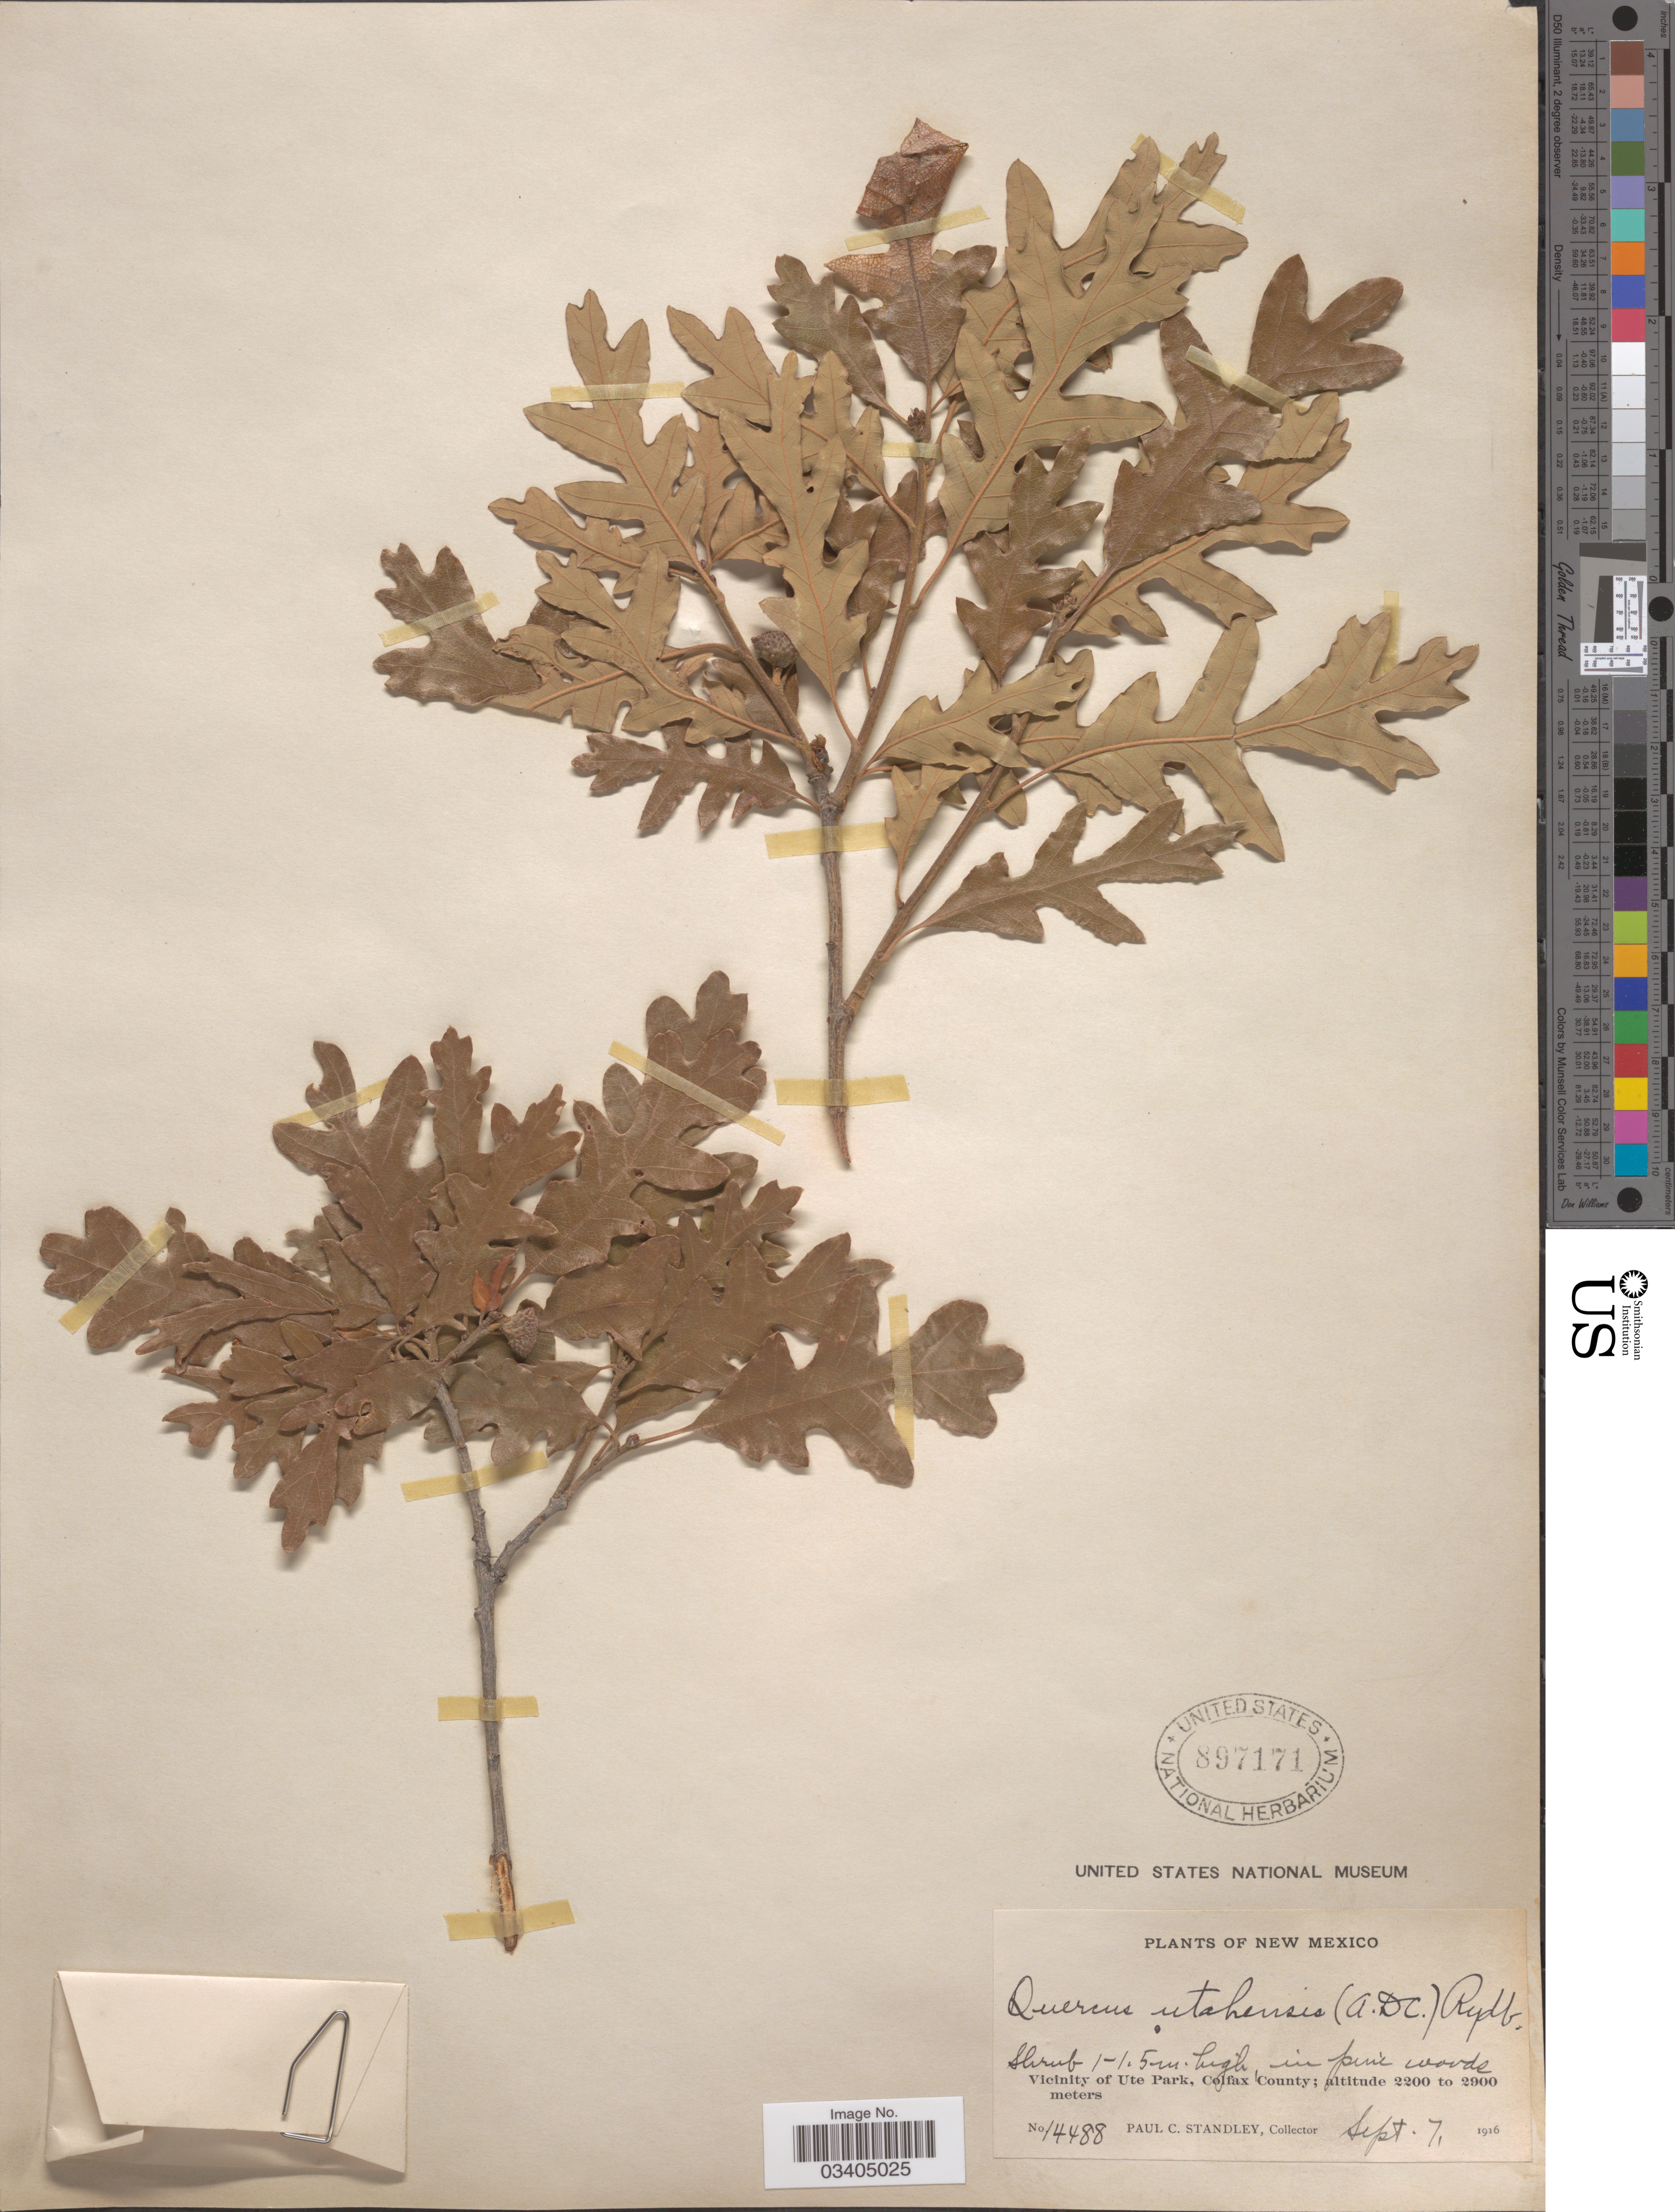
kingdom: Plantae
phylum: Tracheophyta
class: Magnoliopsida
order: Fagales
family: Fagaceae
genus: Quercus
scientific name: Quercus gambelii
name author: Nutt.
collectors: P. C. Standley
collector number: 14488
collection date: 1916-09-07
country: United States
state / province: New Mexico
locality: Vicinity of Ute Park, Colfax County.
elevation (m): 2200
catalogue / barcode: US 897171